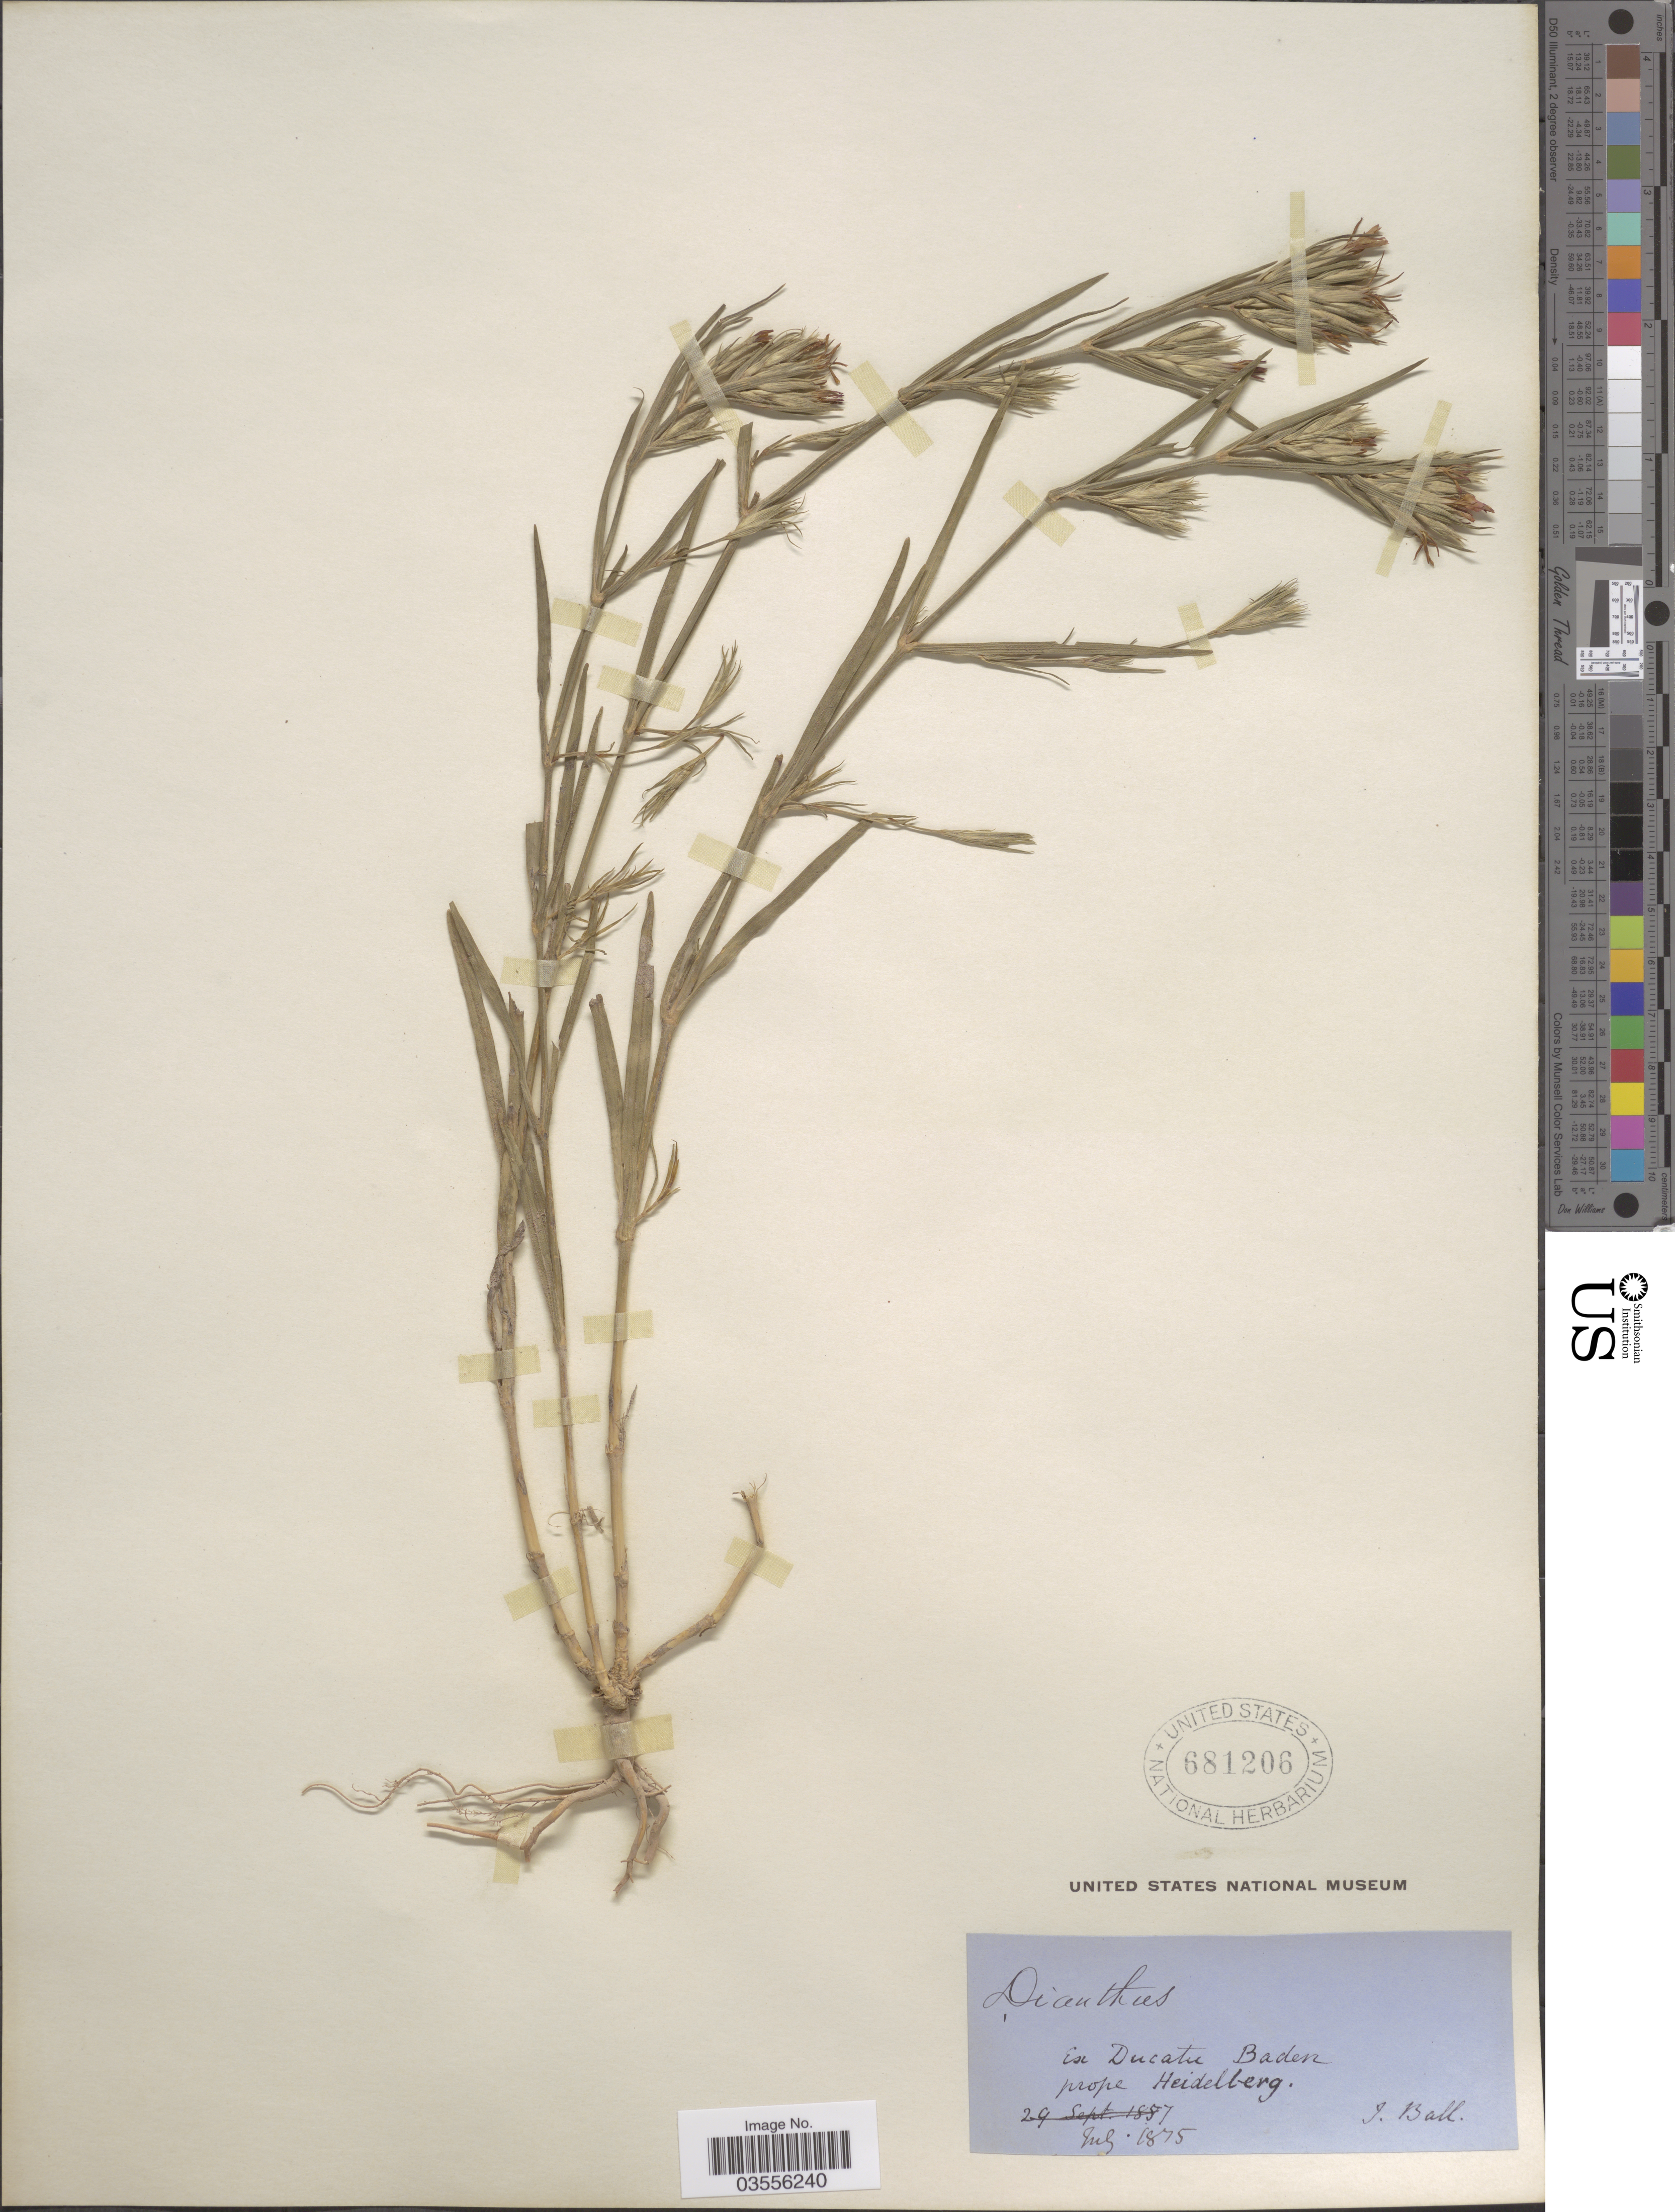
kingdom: Plantae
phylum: Tracheophyta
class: Magnoliopsida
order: Caryophyllales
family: Caryophyllaceae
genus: Dianthus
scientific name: Dianthus arenarius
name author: L.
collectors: J. Ball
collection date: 1875-07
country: Germany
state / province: Baden-Württemberg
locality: Ex Ducatu Baden prope Heidelberg.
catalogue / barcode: US 681206